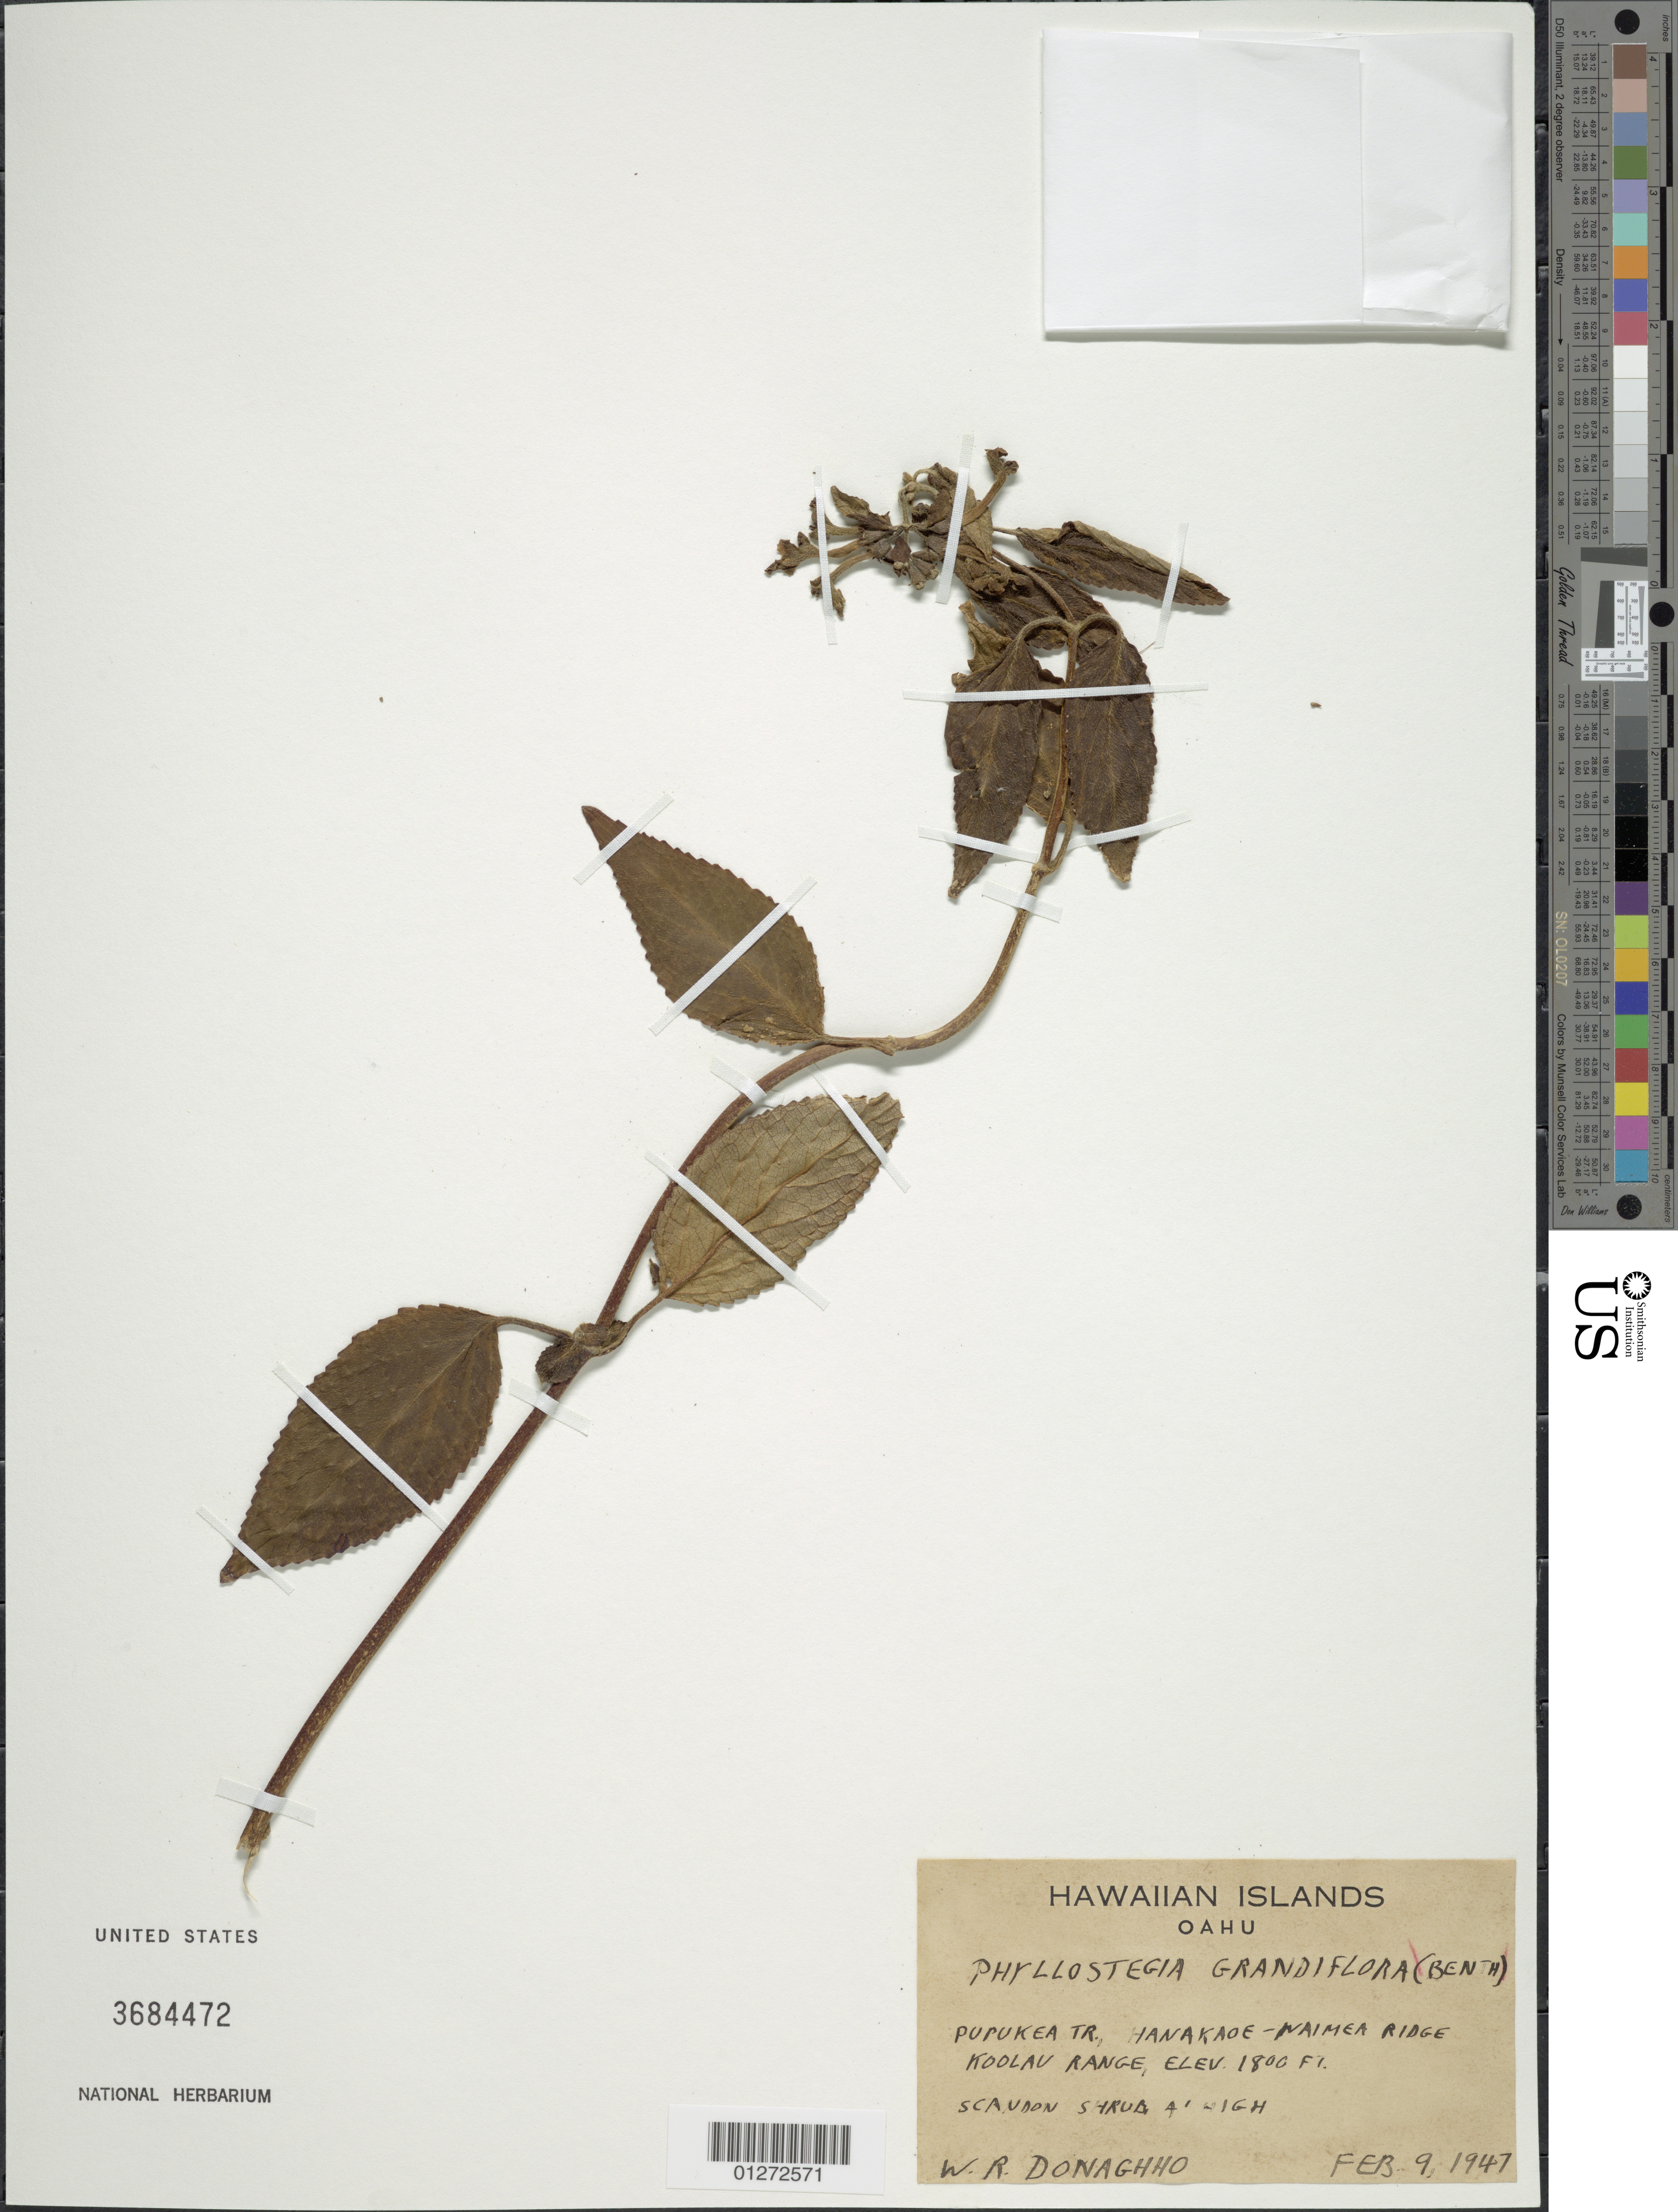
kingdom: Plantae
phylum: Tracheophyta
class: Magnoliopsida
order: Lamiales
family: Lamiaceae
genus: Phyllostegia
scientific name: Phyllostegia grandiflora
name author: (Gaudich.) Benth.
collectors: W. Donaghho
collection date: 1947-02-09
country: United States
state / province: Hawaii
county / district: Honolulu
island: Oahu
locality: Pupukea Tr., Hanakaoe-Waimea Ridge, Koolau Range.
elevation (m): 549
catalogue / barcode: US 3684472